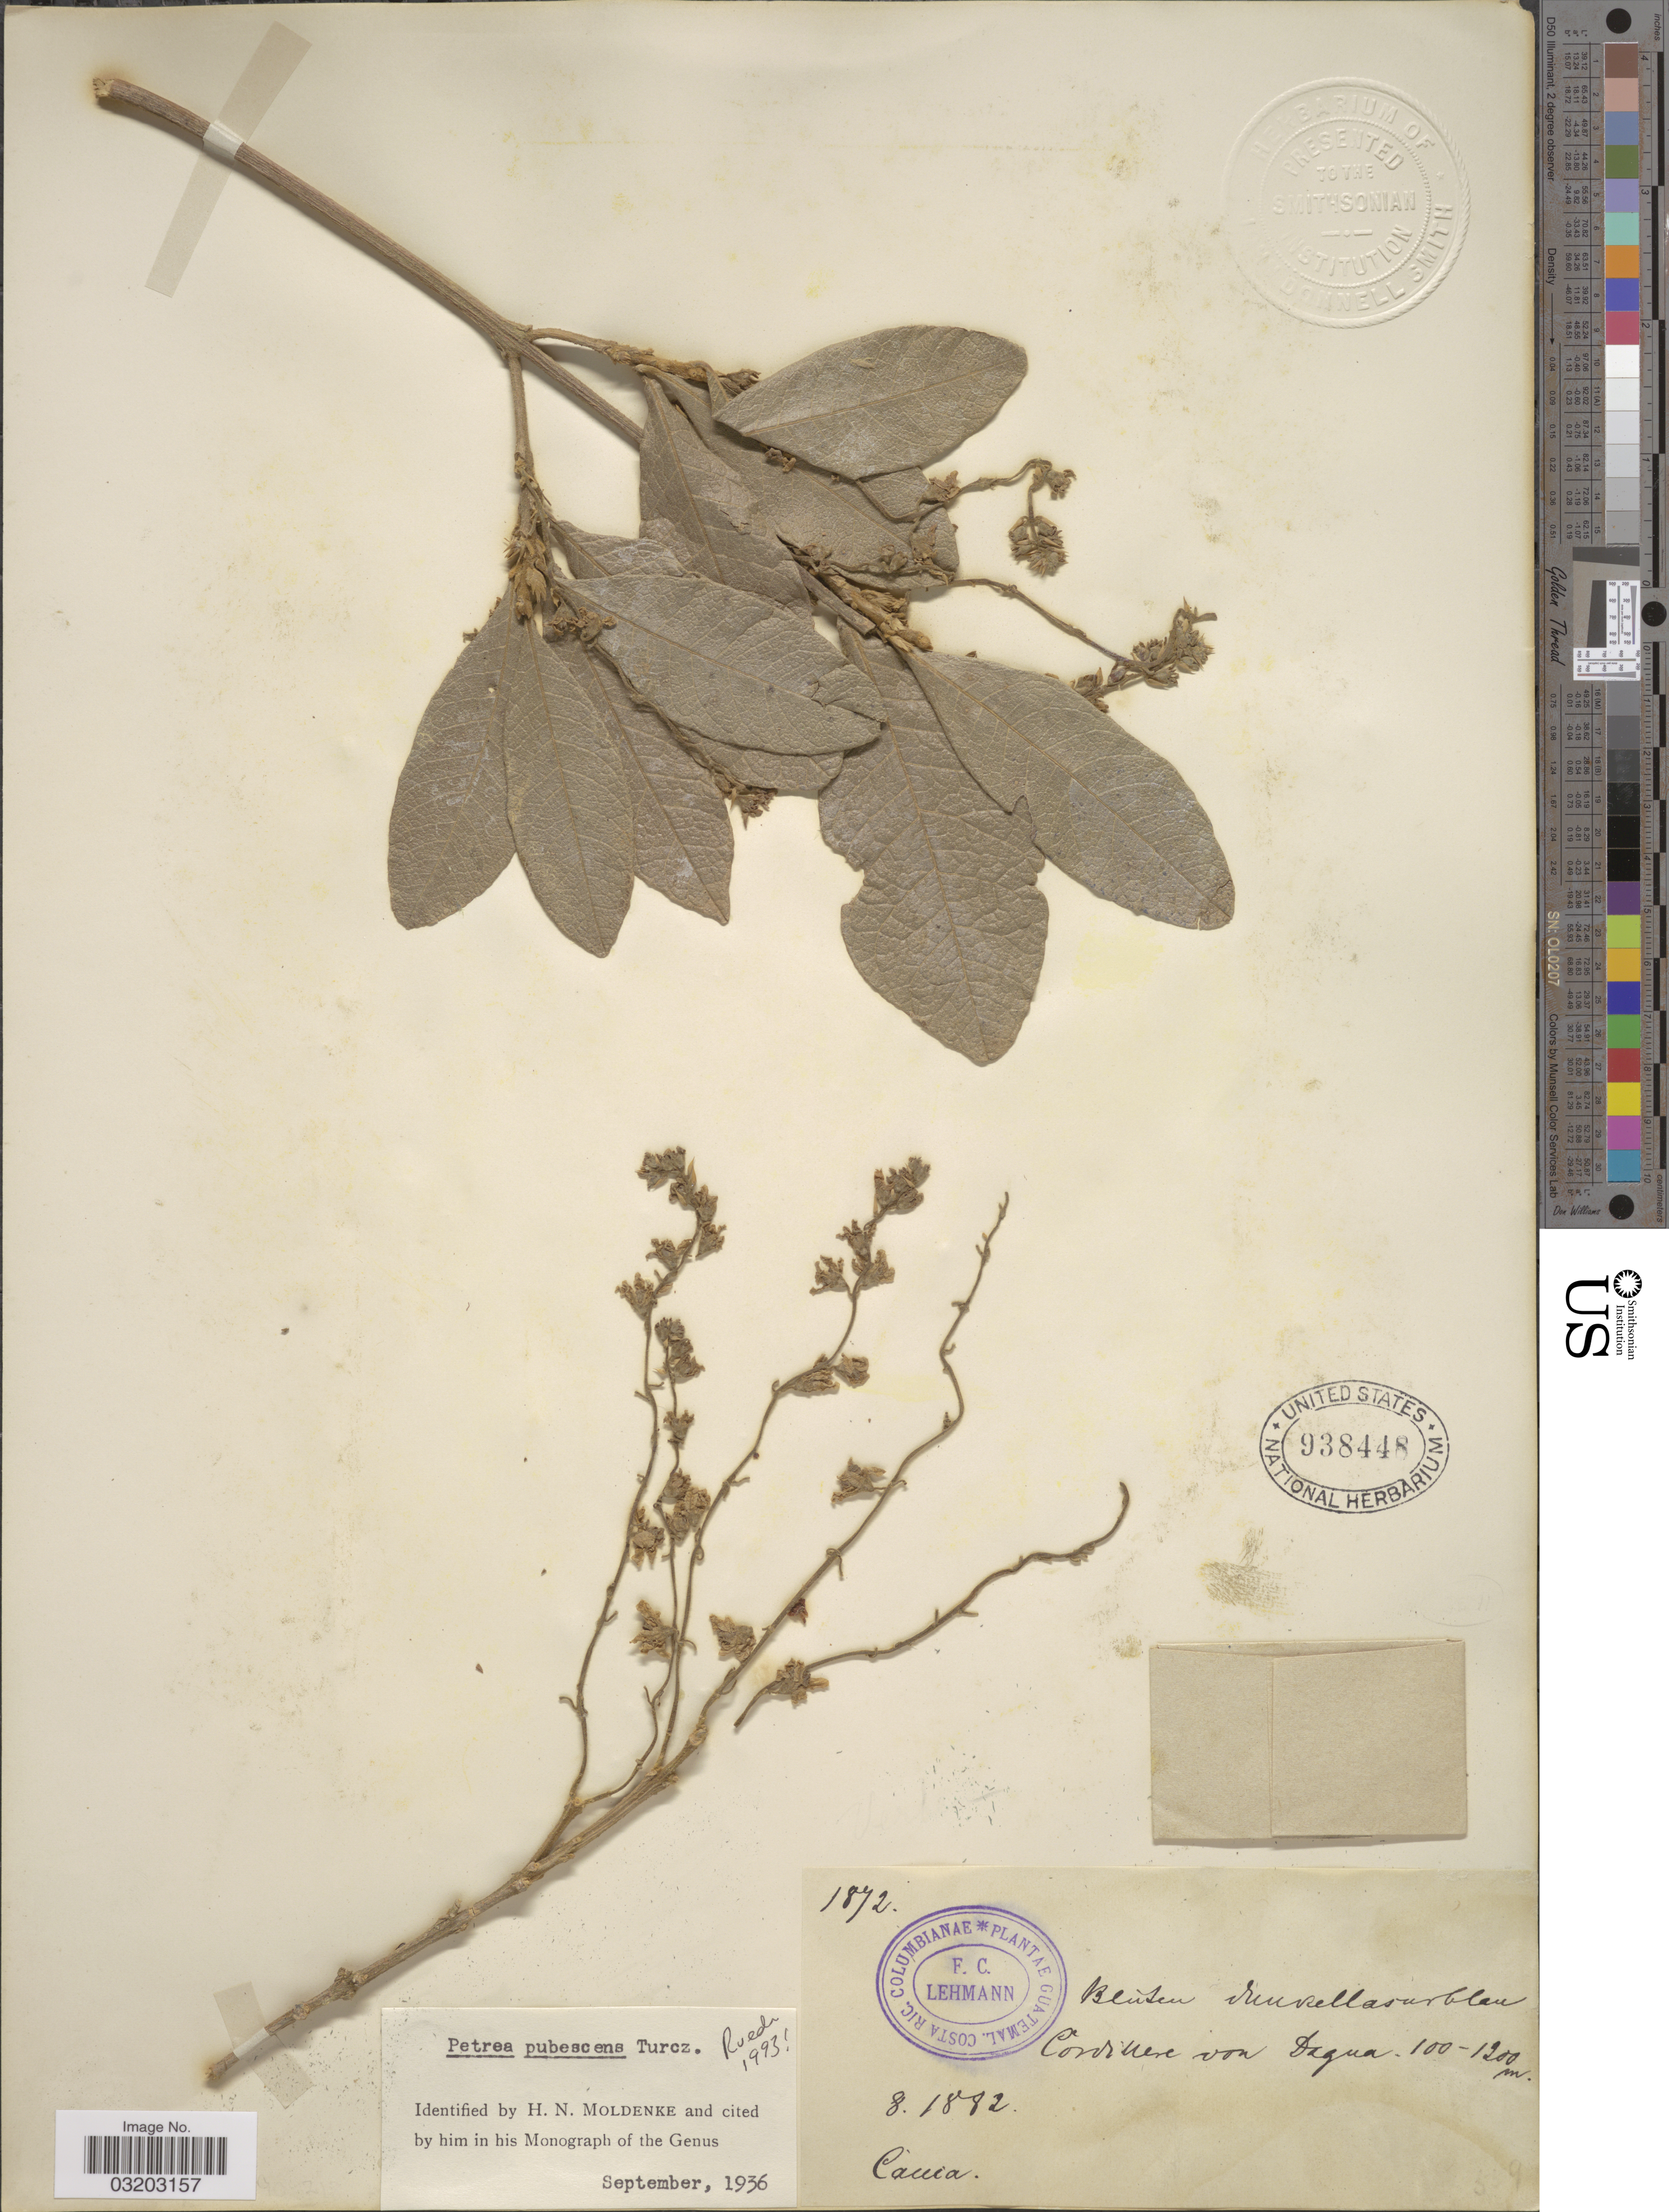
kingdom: Plantae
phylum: Tracheophyta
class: Magnoliopsida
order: Lamiales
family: Verbenaceae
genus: Petrea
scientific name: Petrea pubescens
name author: Turcz.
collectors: F. C. Lehmann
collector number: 1872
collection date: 1882-08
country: Colombia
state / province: Cauca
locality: Cordillere von Dagua.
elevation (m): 100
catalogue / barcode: US 938448